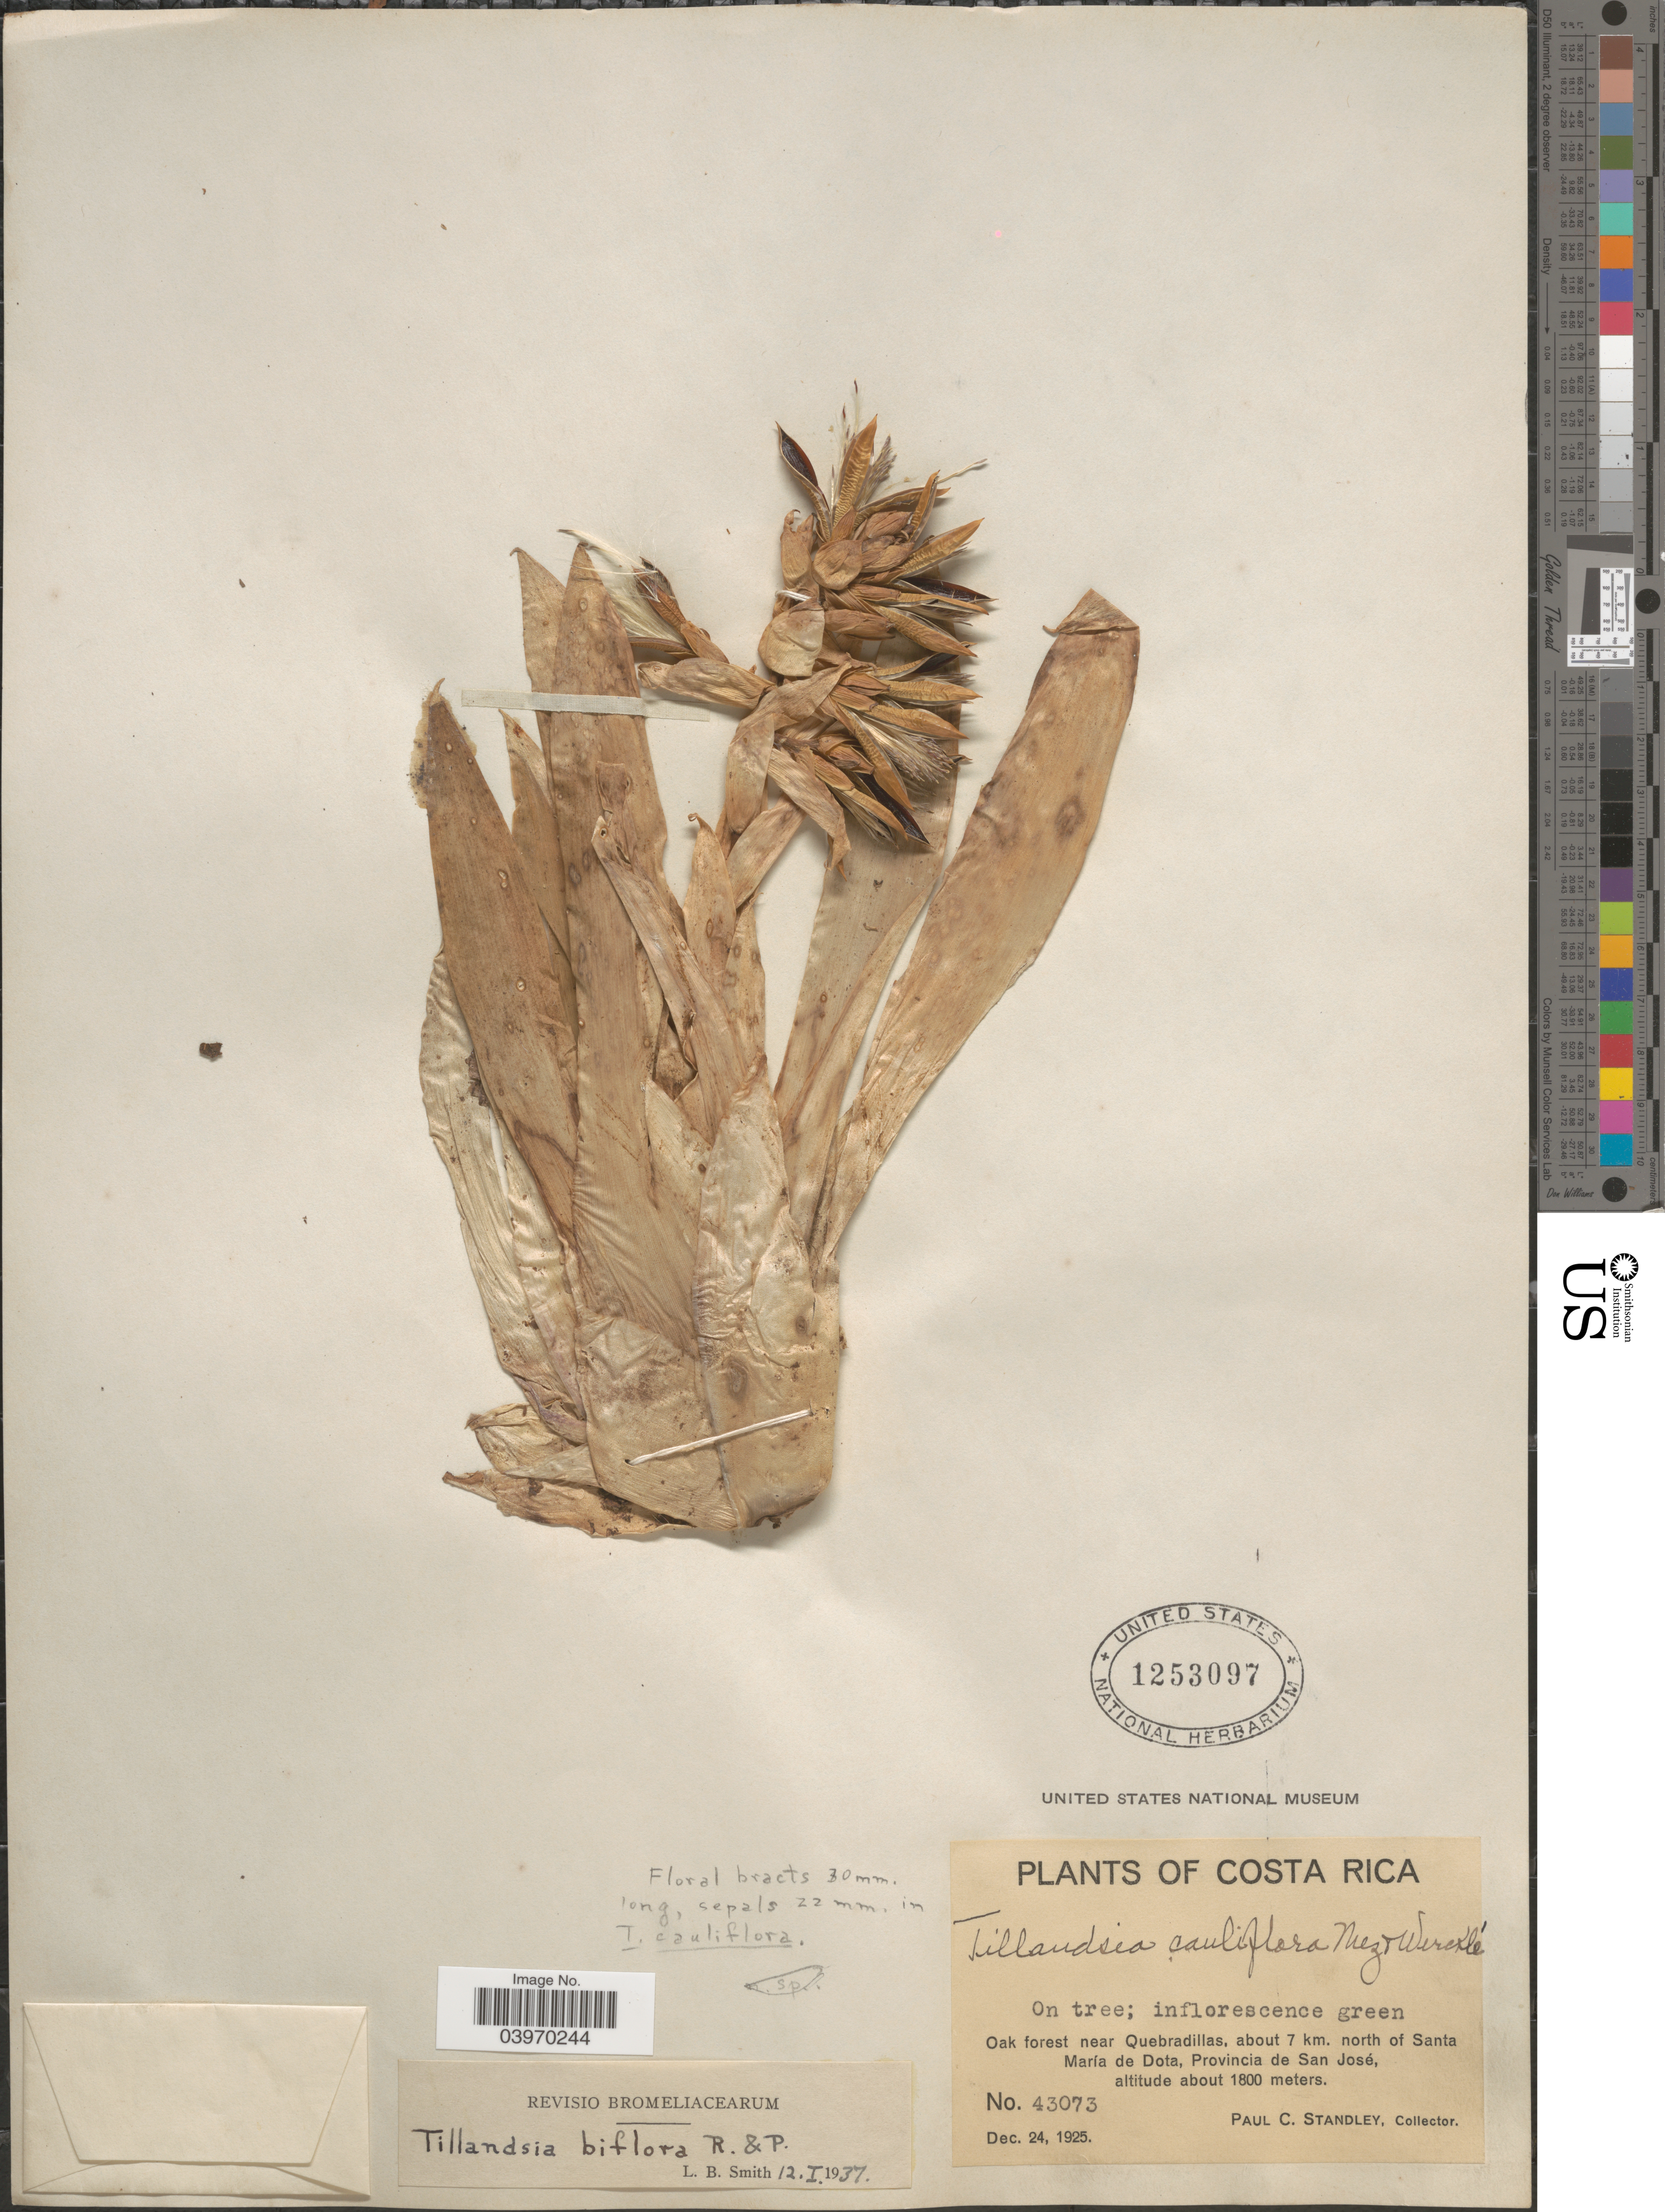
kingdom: Plantae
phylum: Tracheophyta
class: Liliopsida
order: Poales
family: Bromeliaceae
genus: Tillandsia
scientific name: Tillandsia biflora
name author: Ruiz & Pav.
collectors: P. C. Standley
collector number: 43073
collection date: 1925-12-24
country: Costa Rica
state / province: San José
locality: Oak forest near Quebradillas, about 7 km. north of Santa María de Dota.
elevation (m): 1800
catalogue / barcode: US 1253097